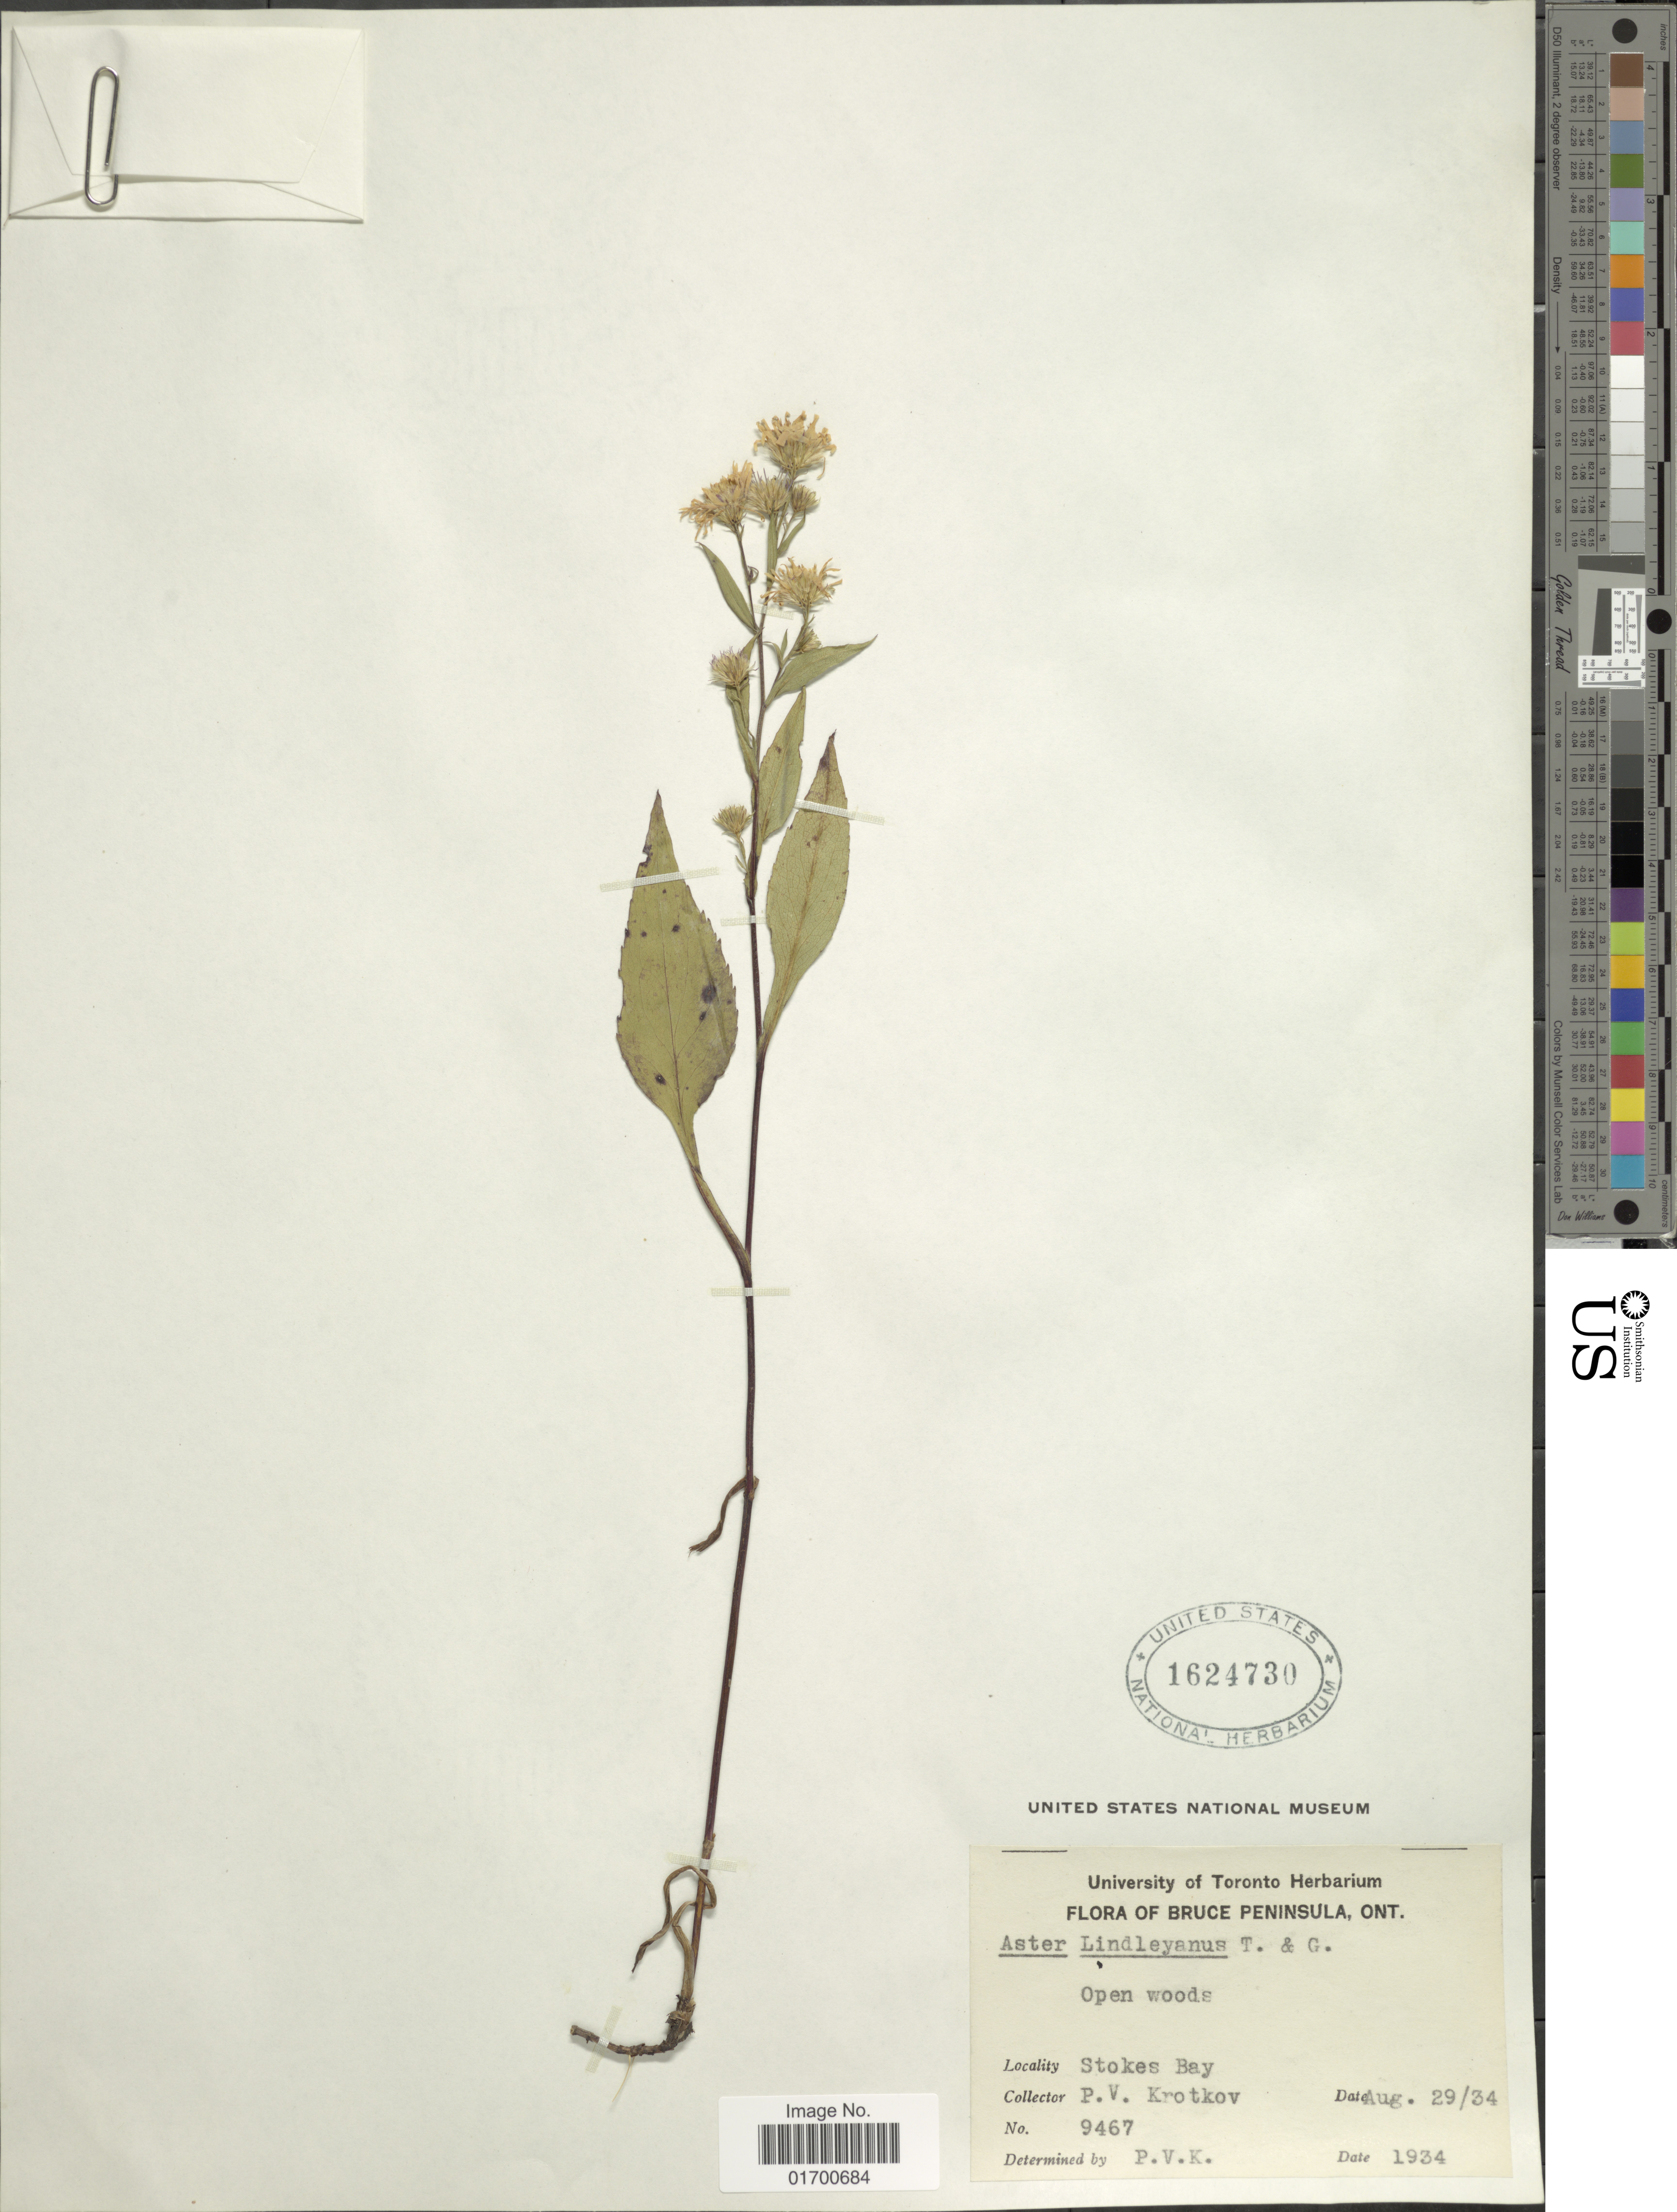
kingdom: Plantae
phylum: Tracheophyta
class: Magnoliopsida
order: Asterales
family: Asteraceae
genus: Symphyotrichum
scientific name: Symphyotrichum ciliolatum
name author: (Lindl.) Á. Löve & D. Löve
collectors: P. V. Krotkov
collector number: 9467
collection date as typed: Transcribed d/m/y: 29/8/34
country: Canada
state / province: Ontario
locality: Bruce Peninsula, Ont., Stokes Bay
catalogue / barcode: US 1624730